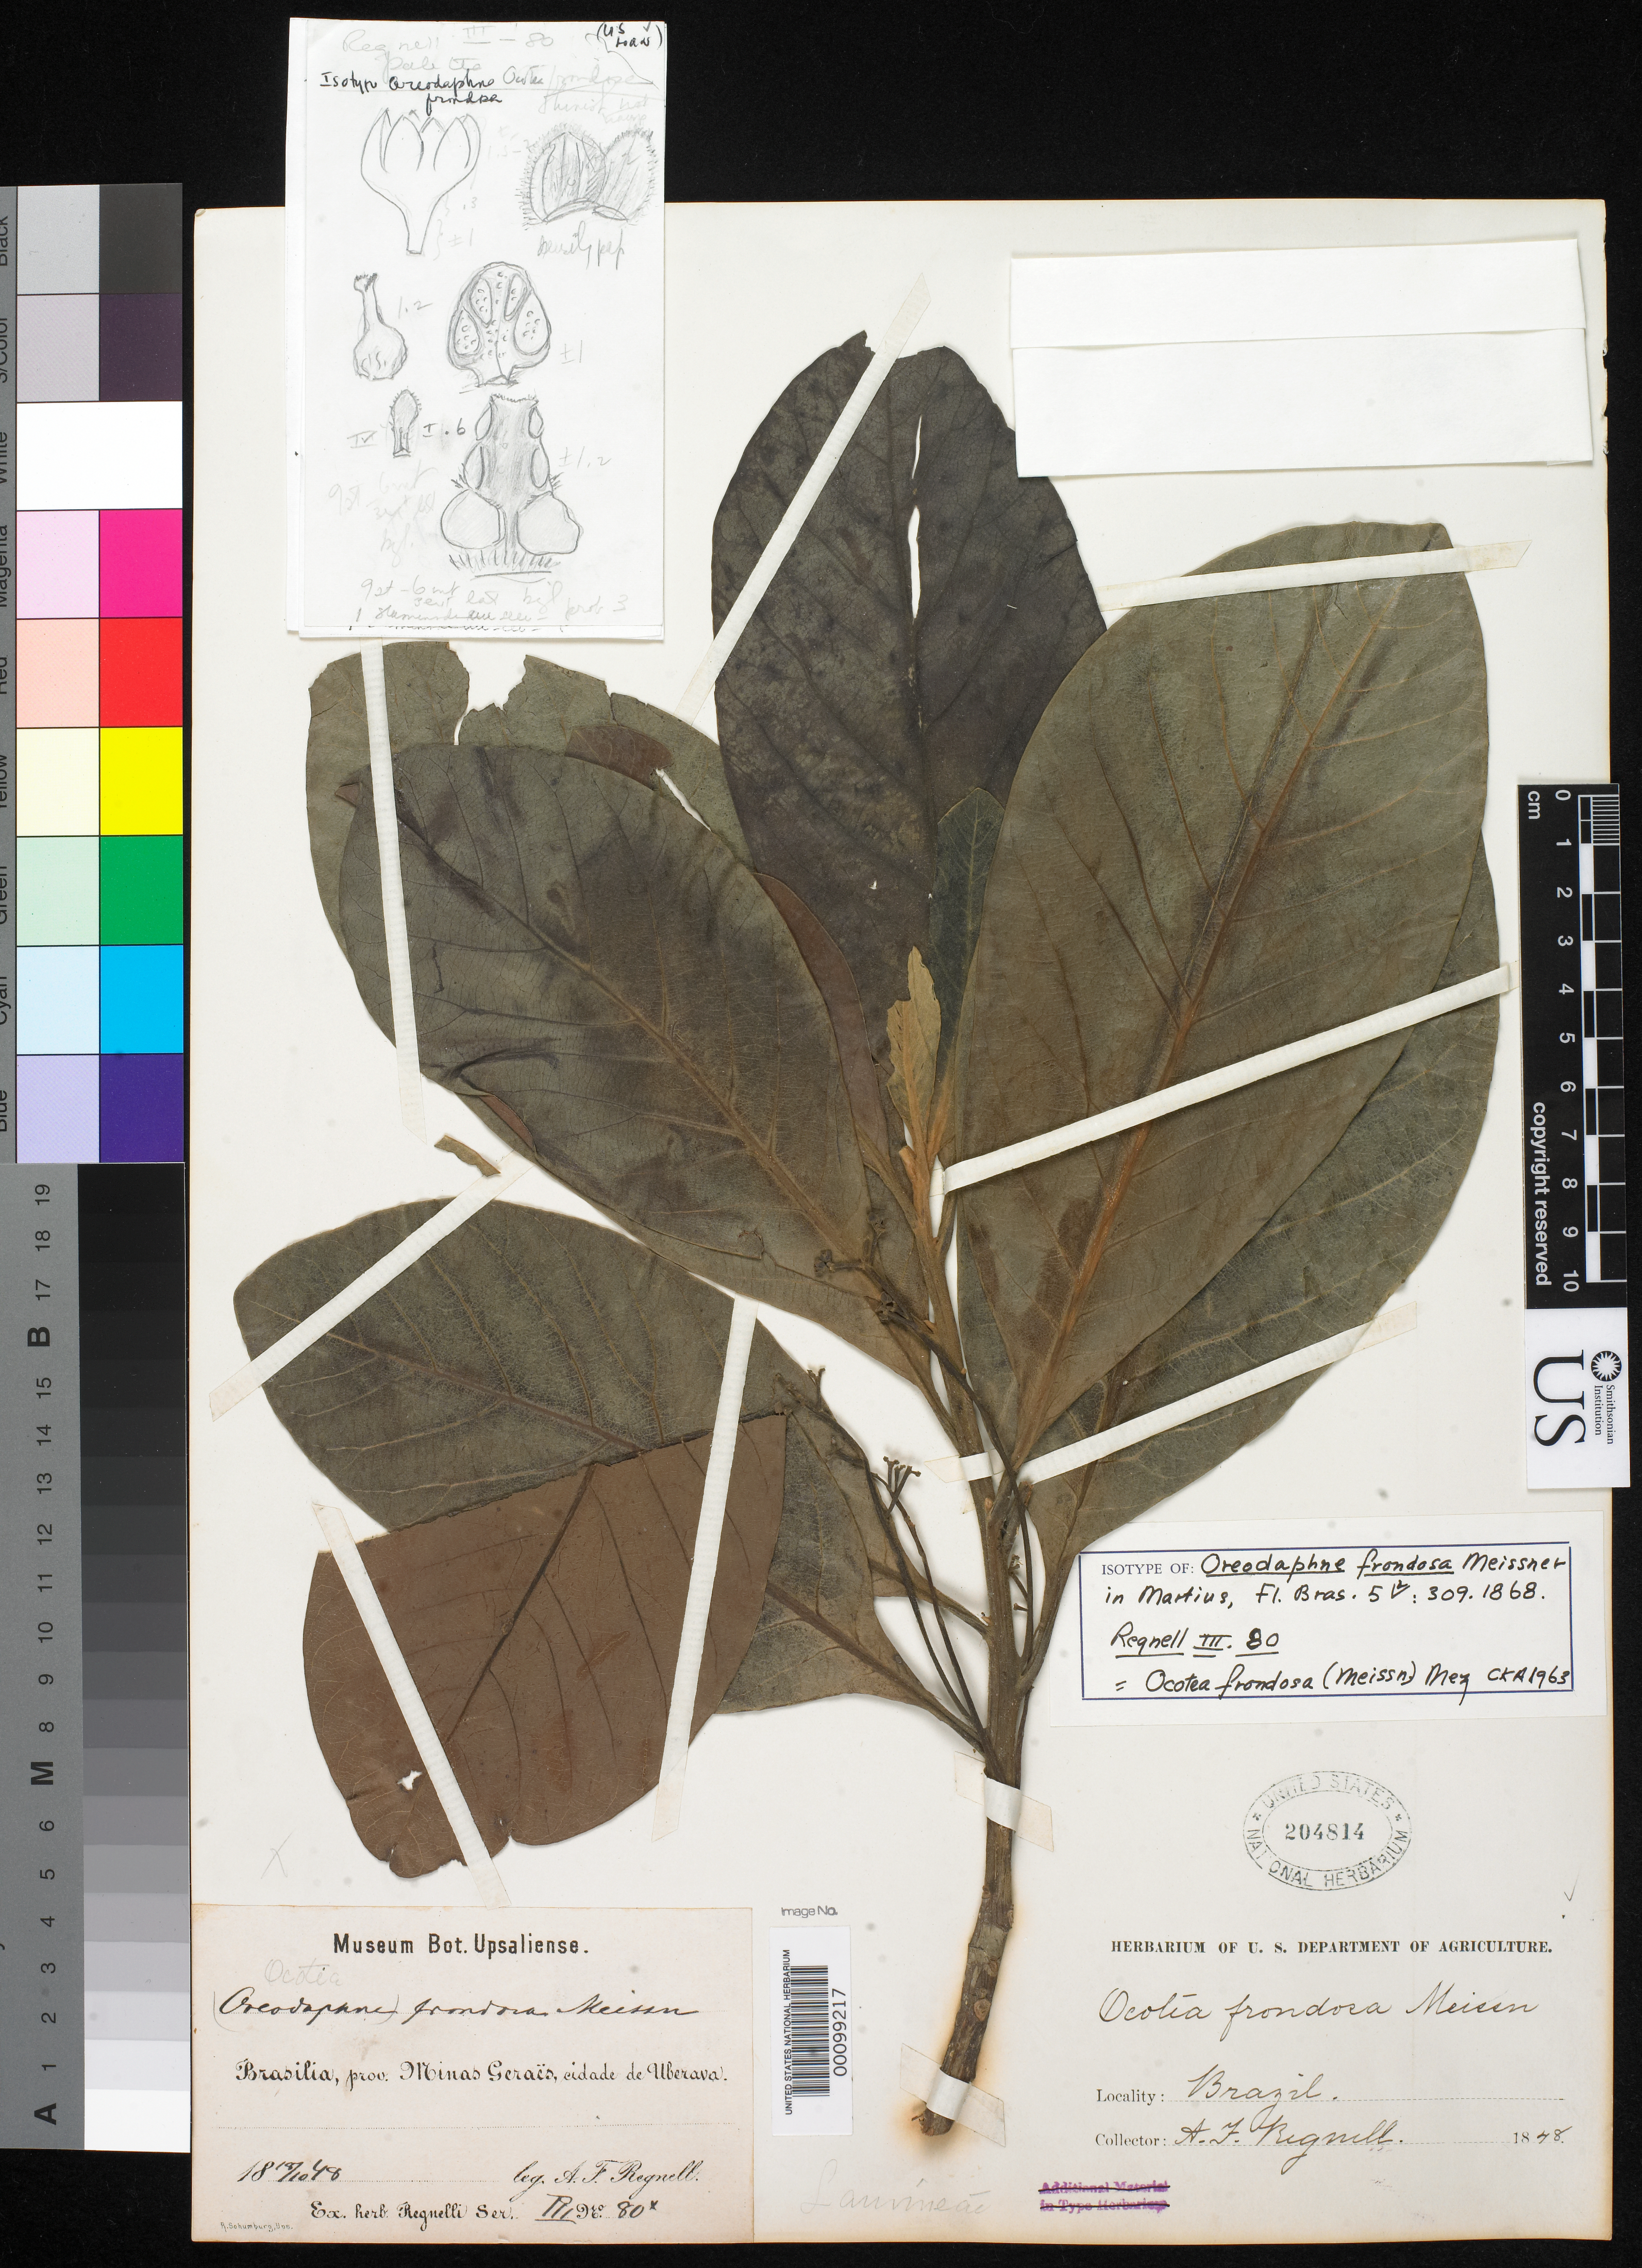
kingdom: Plantae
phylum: Tracheophyta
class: Magnoliopsida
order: Laurales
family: Lauraceae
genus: Oreodaphne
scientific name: Oreodaphne frondosa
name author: Meisn. in Mart.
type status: Isotype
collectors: A. F. Regnell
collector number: III 80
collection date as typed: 1848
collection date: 1848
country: Brazil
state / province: Minas Gerais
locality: Near Caldas and Uberaba.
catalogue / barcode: US 204814